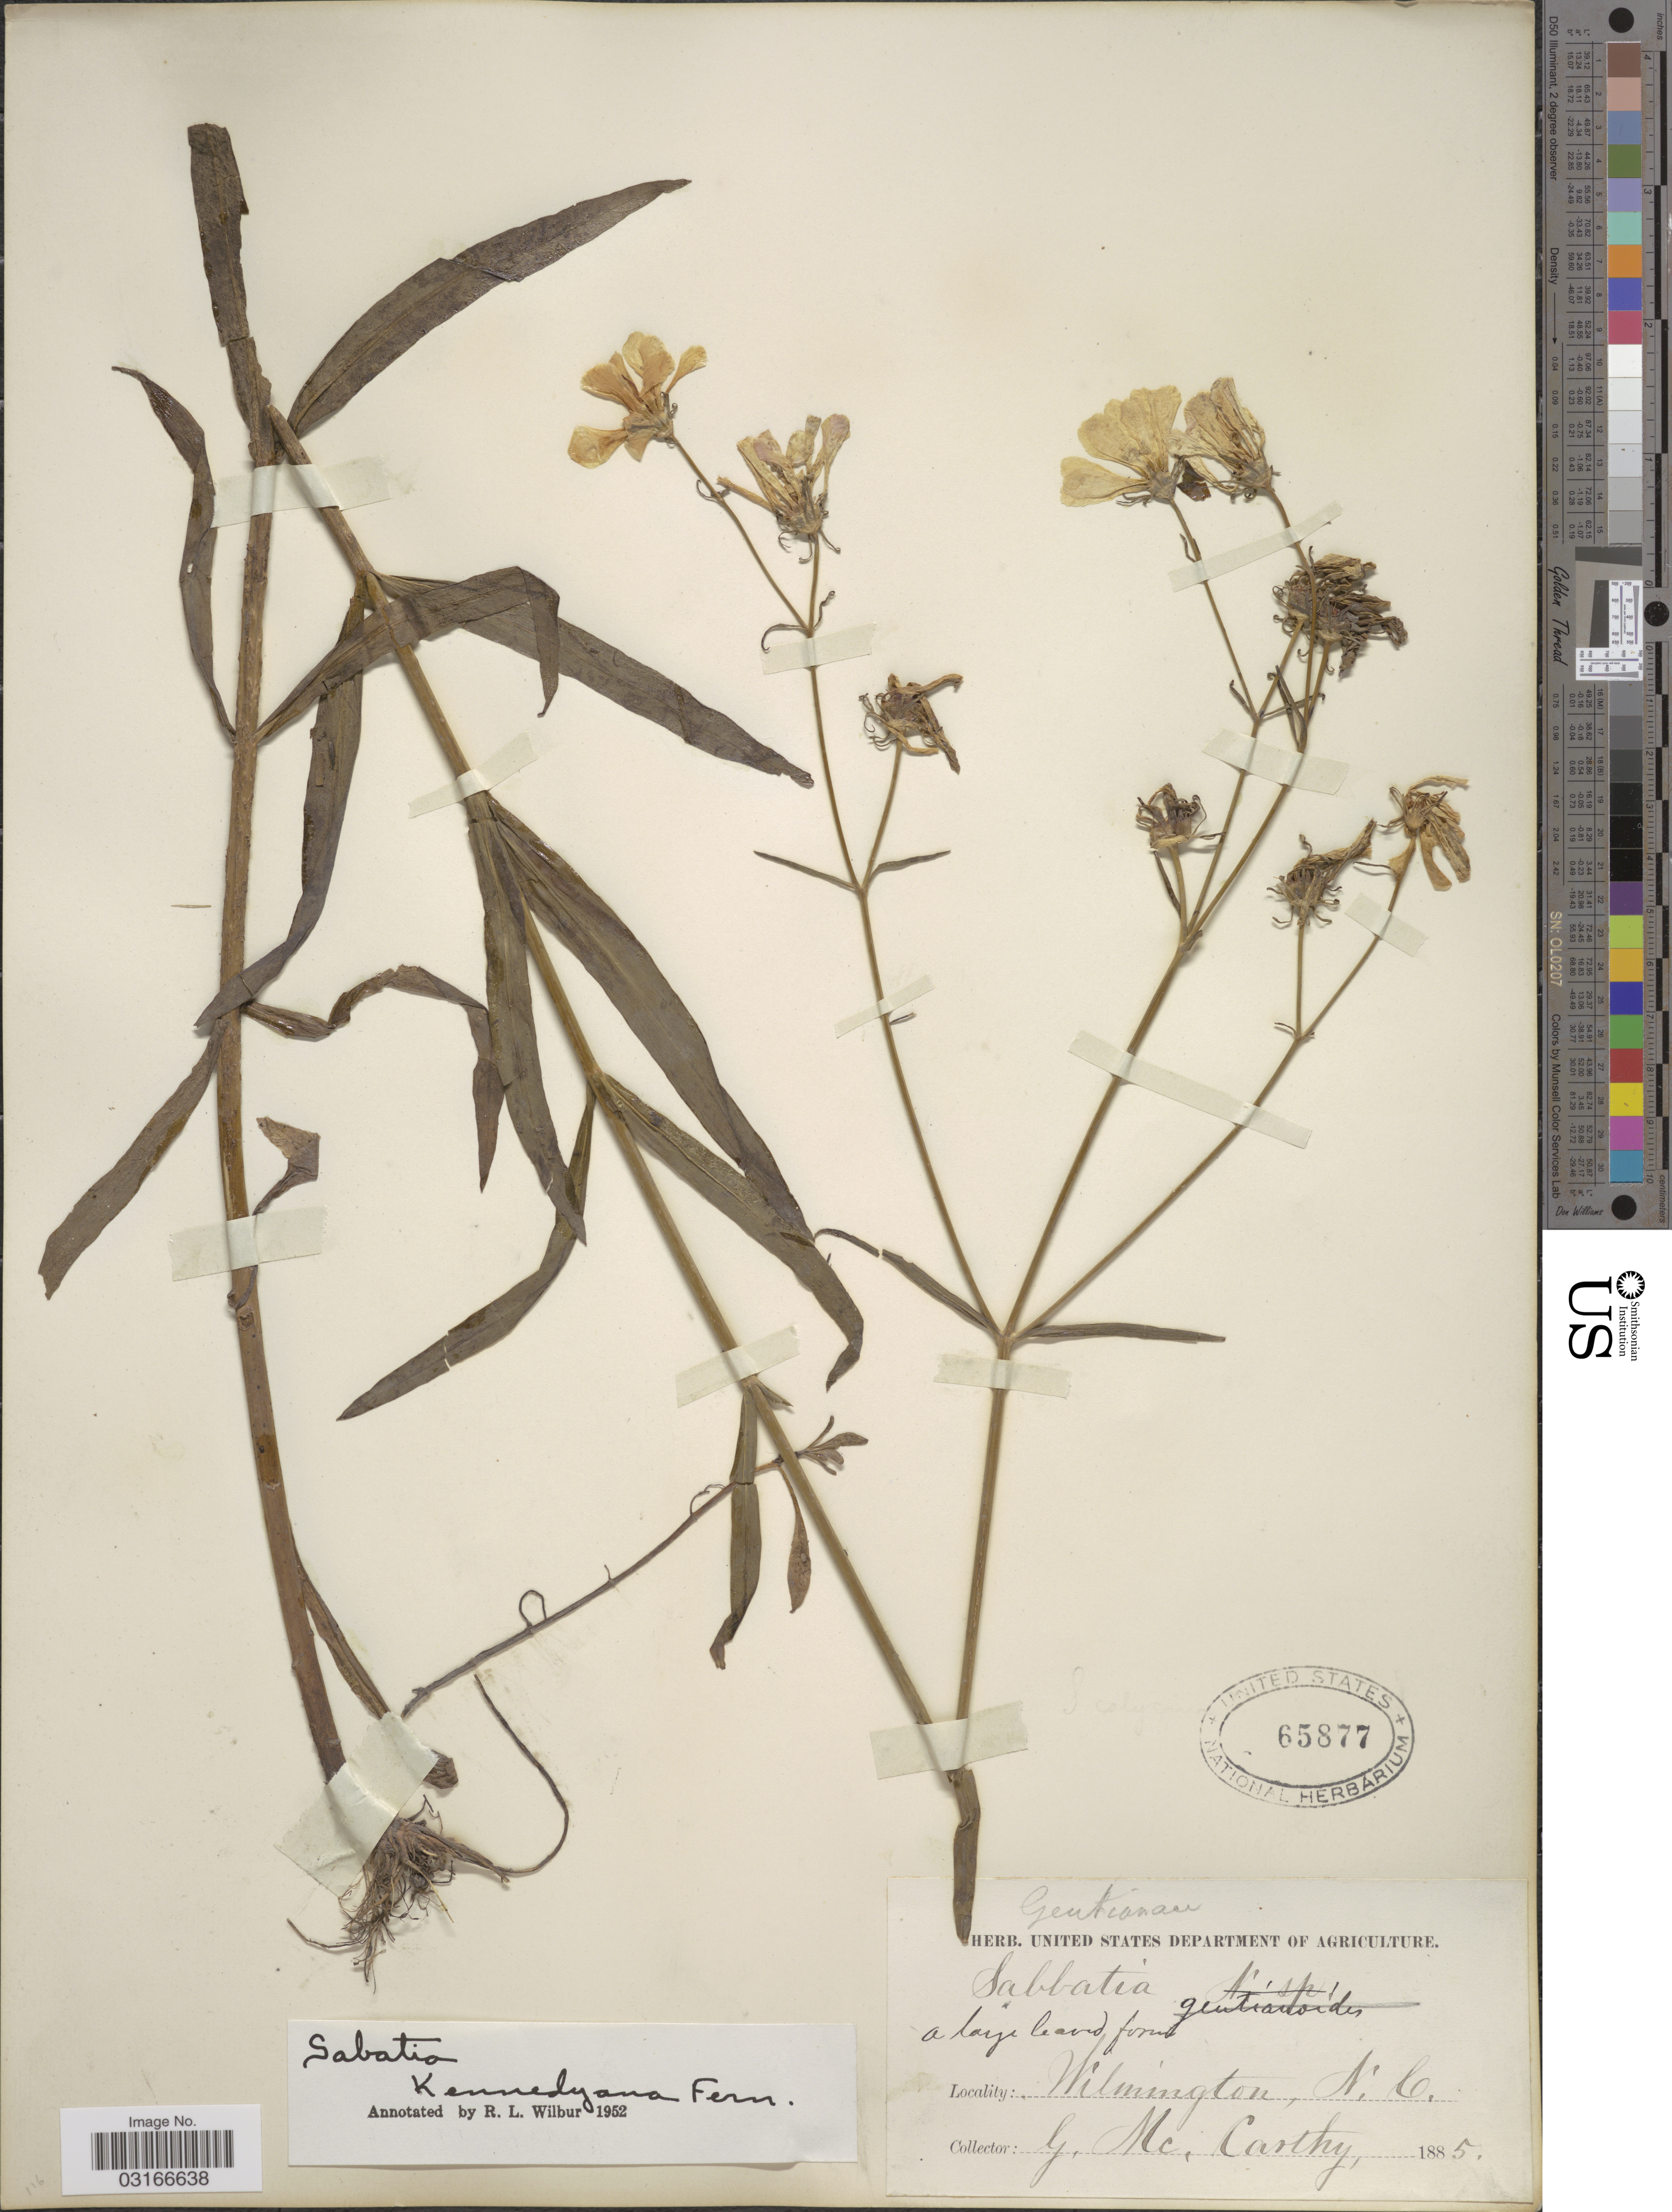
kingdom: Plantae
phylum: Tracheophyta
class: Magnoliopsida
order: Gentianales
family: Gentianaceae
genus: Sabatia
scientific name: Sabatia kennedyana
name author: Fernald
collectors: G. McCarthy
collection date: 1885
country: United States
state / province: North Carolina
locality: Wilmington, N. C.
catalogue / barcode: US 65877